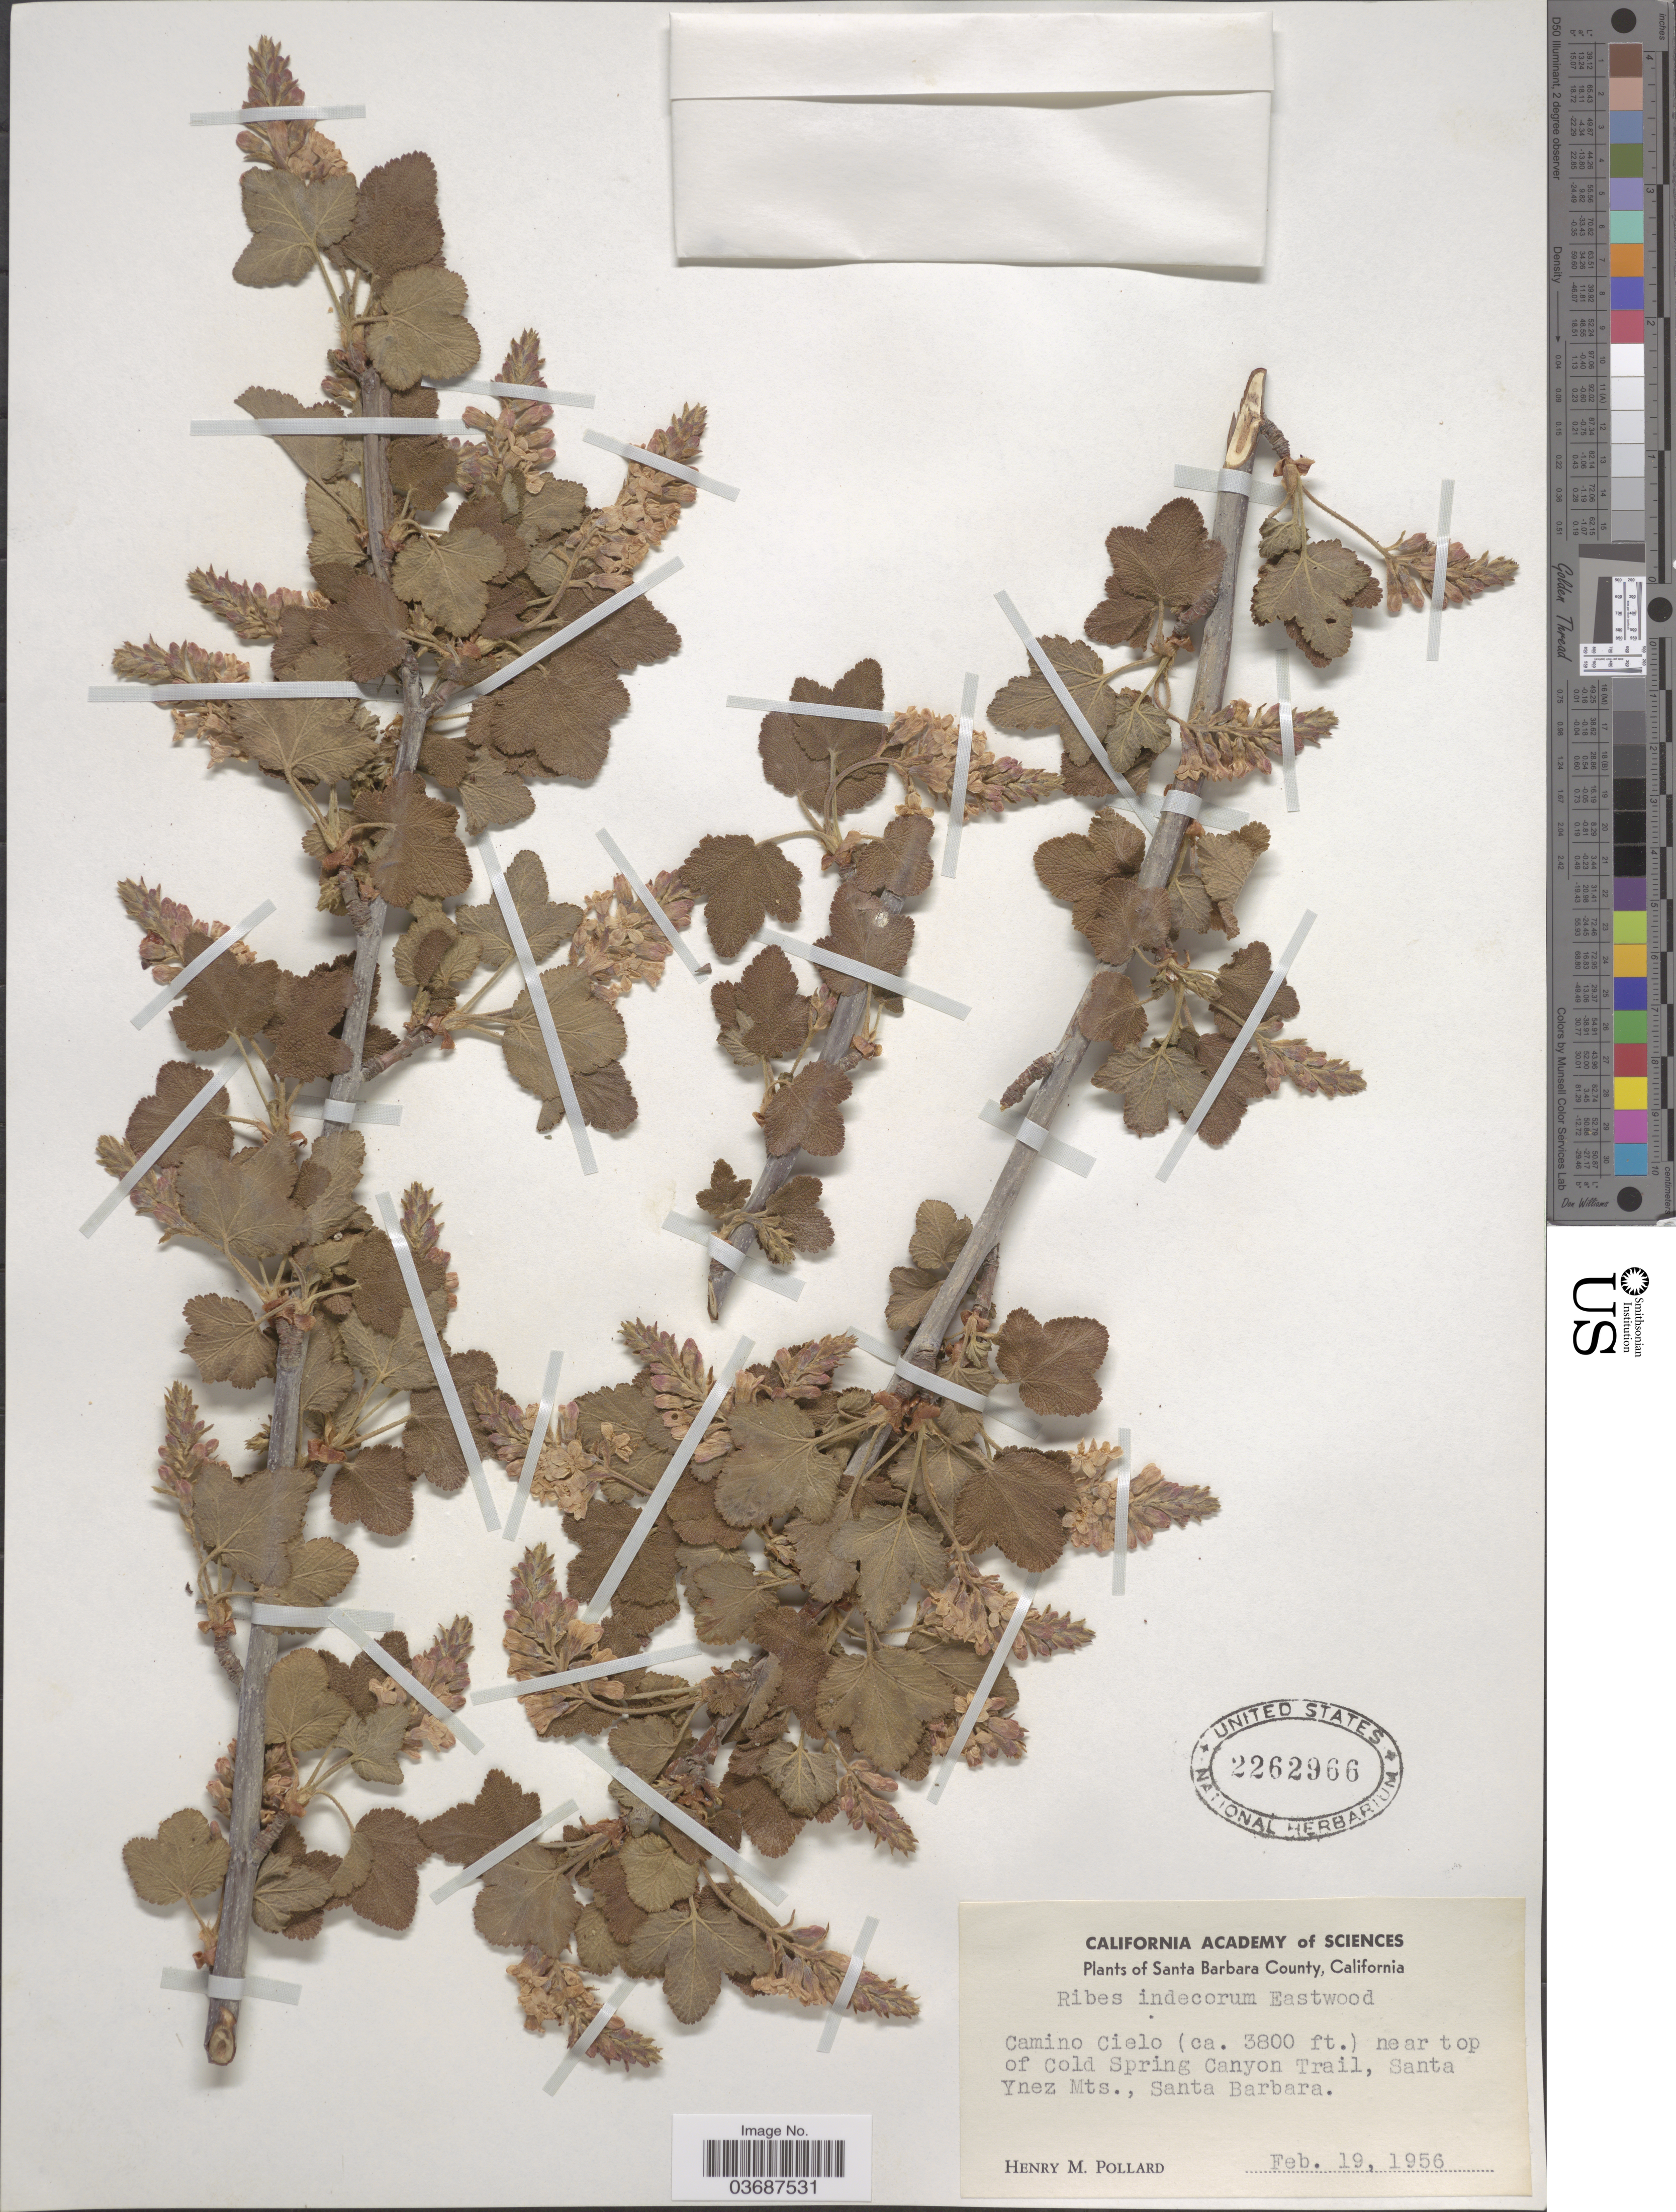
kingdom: Plantae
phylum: Tracheophyta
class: Magnoliopsida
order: Saxifragales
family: Grossulariaceae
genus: Ribes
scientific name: Ribes indecorum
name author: Eastw.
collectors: H. M. Pollard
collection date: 1956-02-19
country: United States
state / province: California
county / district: Santa Barbara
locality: Santa Barbara County. Camino Cielo near top of Cold Spring Canyon Trail, Santa Ynez Mts., Santa Barbara.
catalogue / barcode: US 2262966